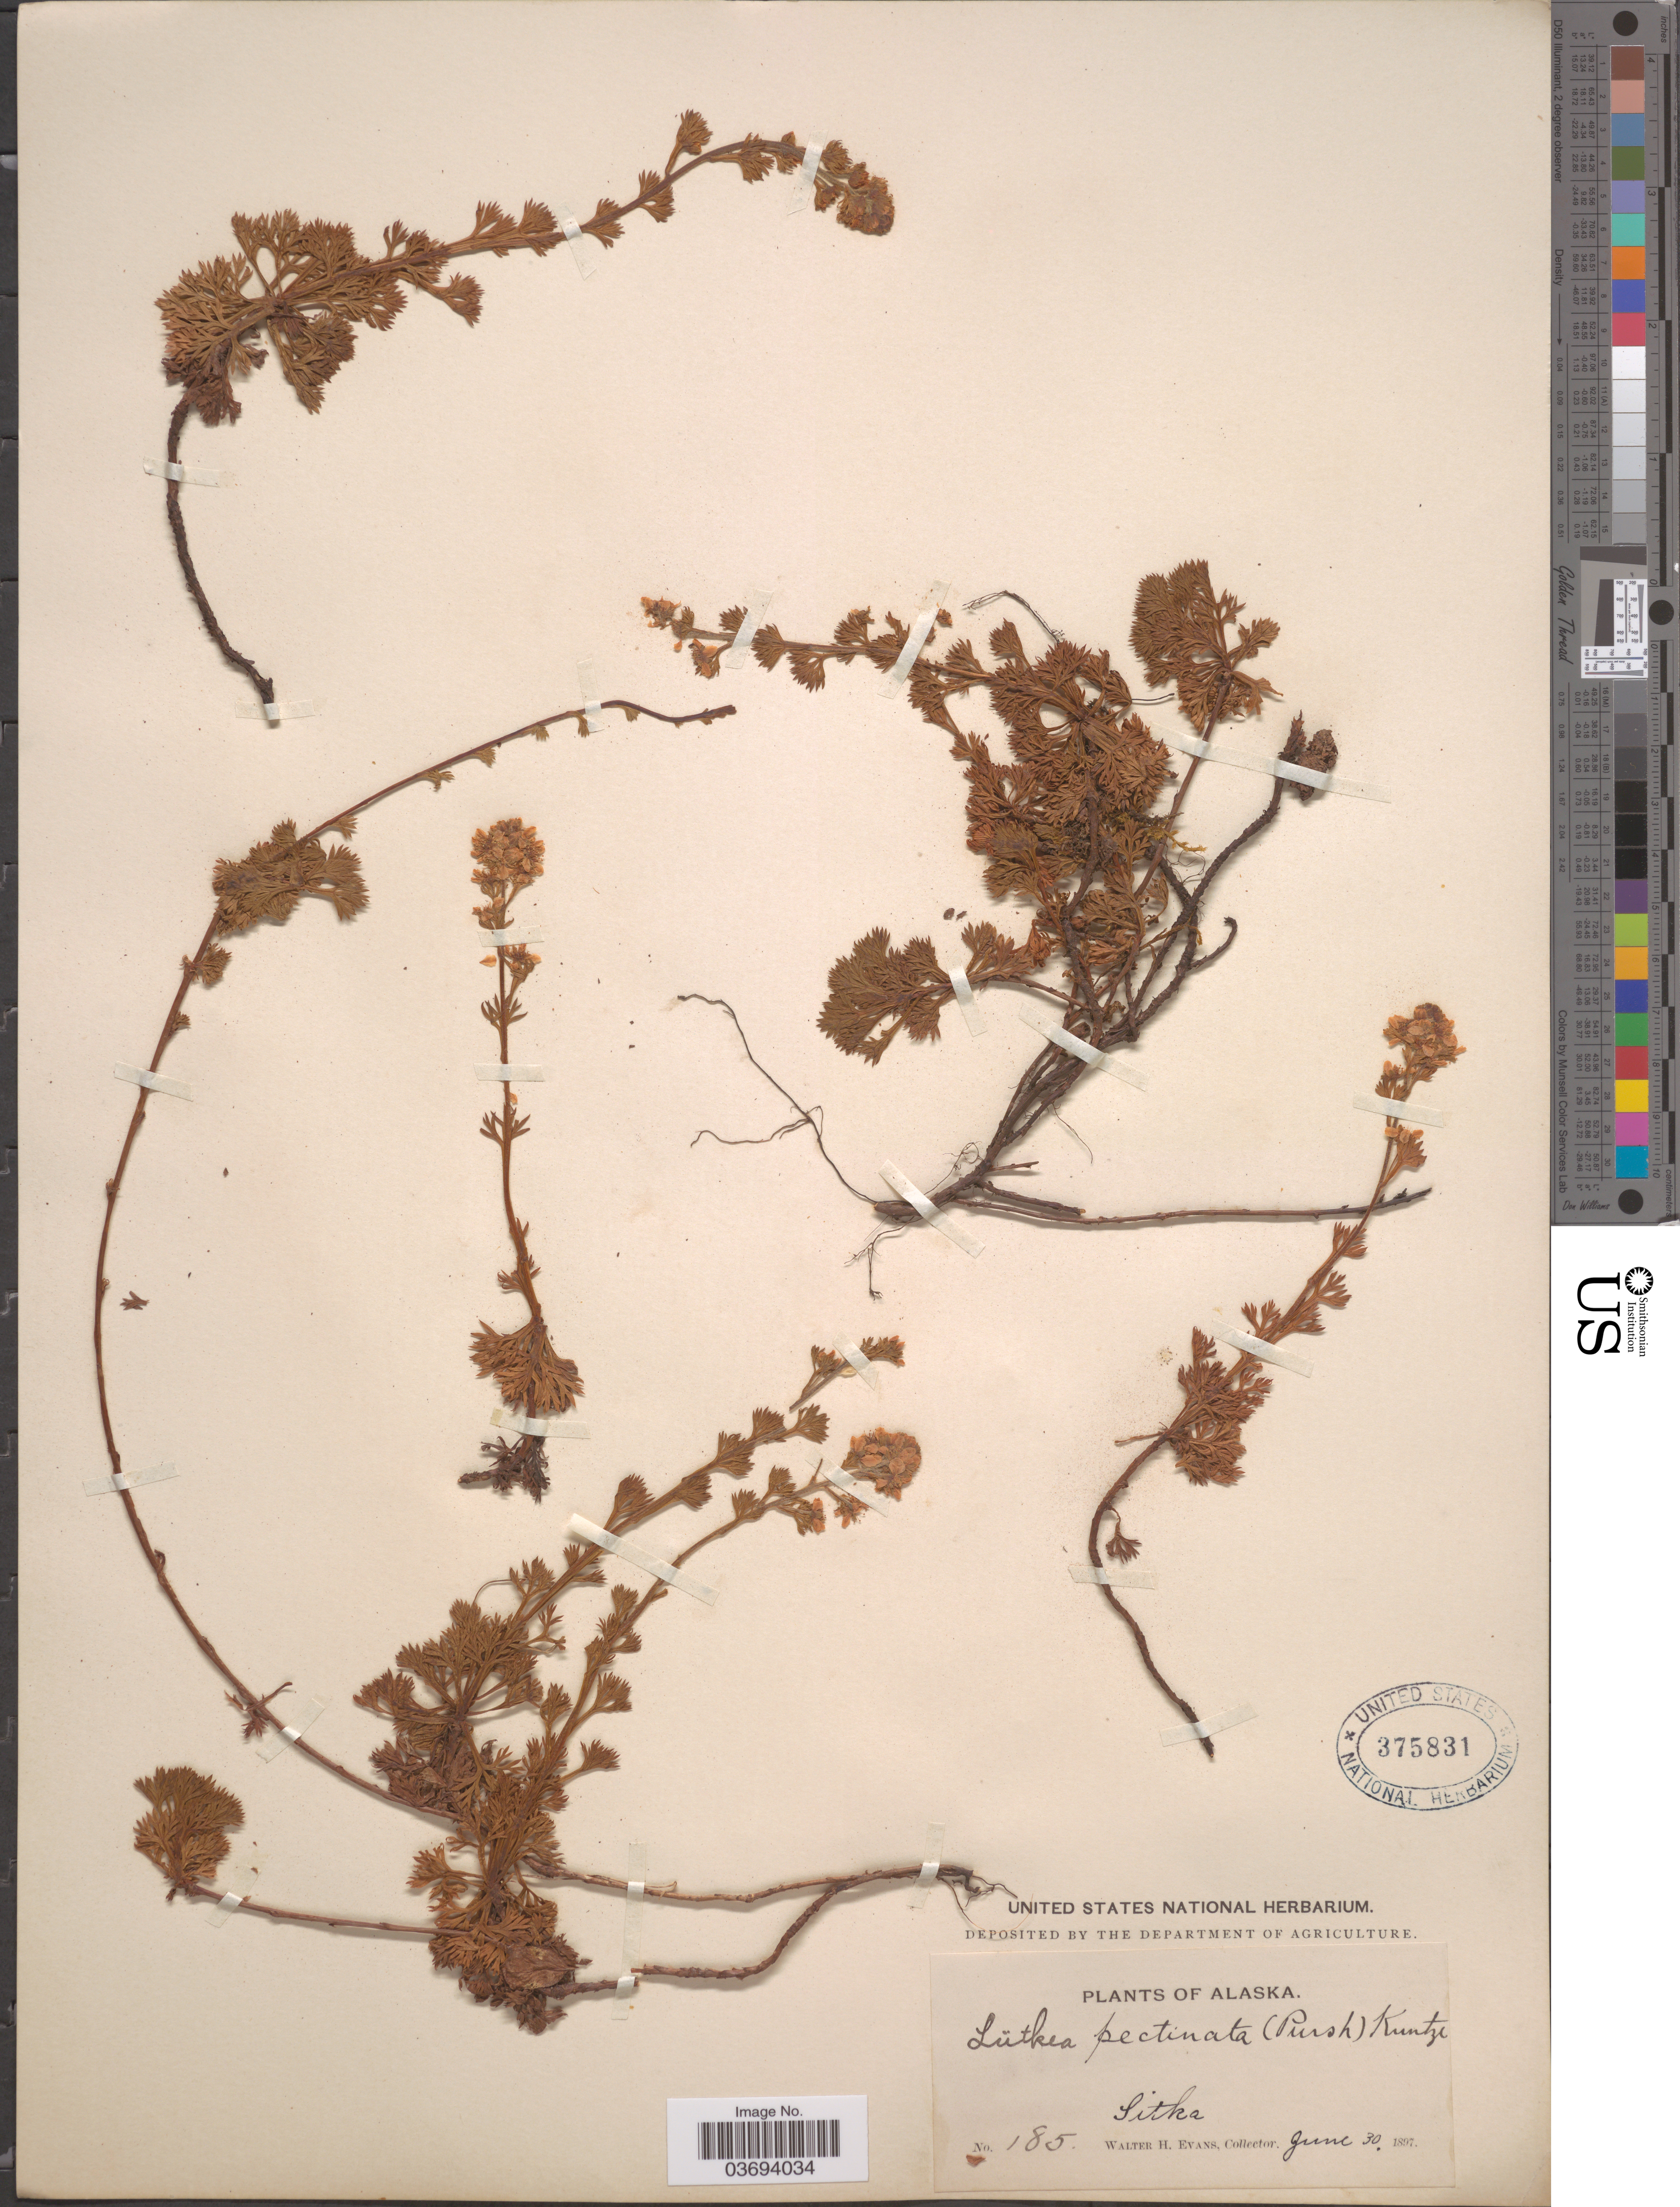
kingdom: Plantae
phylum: Tracheophyta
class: Magnoliopsida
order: Rosales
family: Rosaceae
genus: Luetkea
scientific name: Luetkea pectinata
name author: (Pursh) Kuntze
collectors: W. H. Evans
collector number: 185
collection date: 1897-06-30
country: United States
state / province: Alaska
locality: Sitka.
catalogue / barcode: US 375831